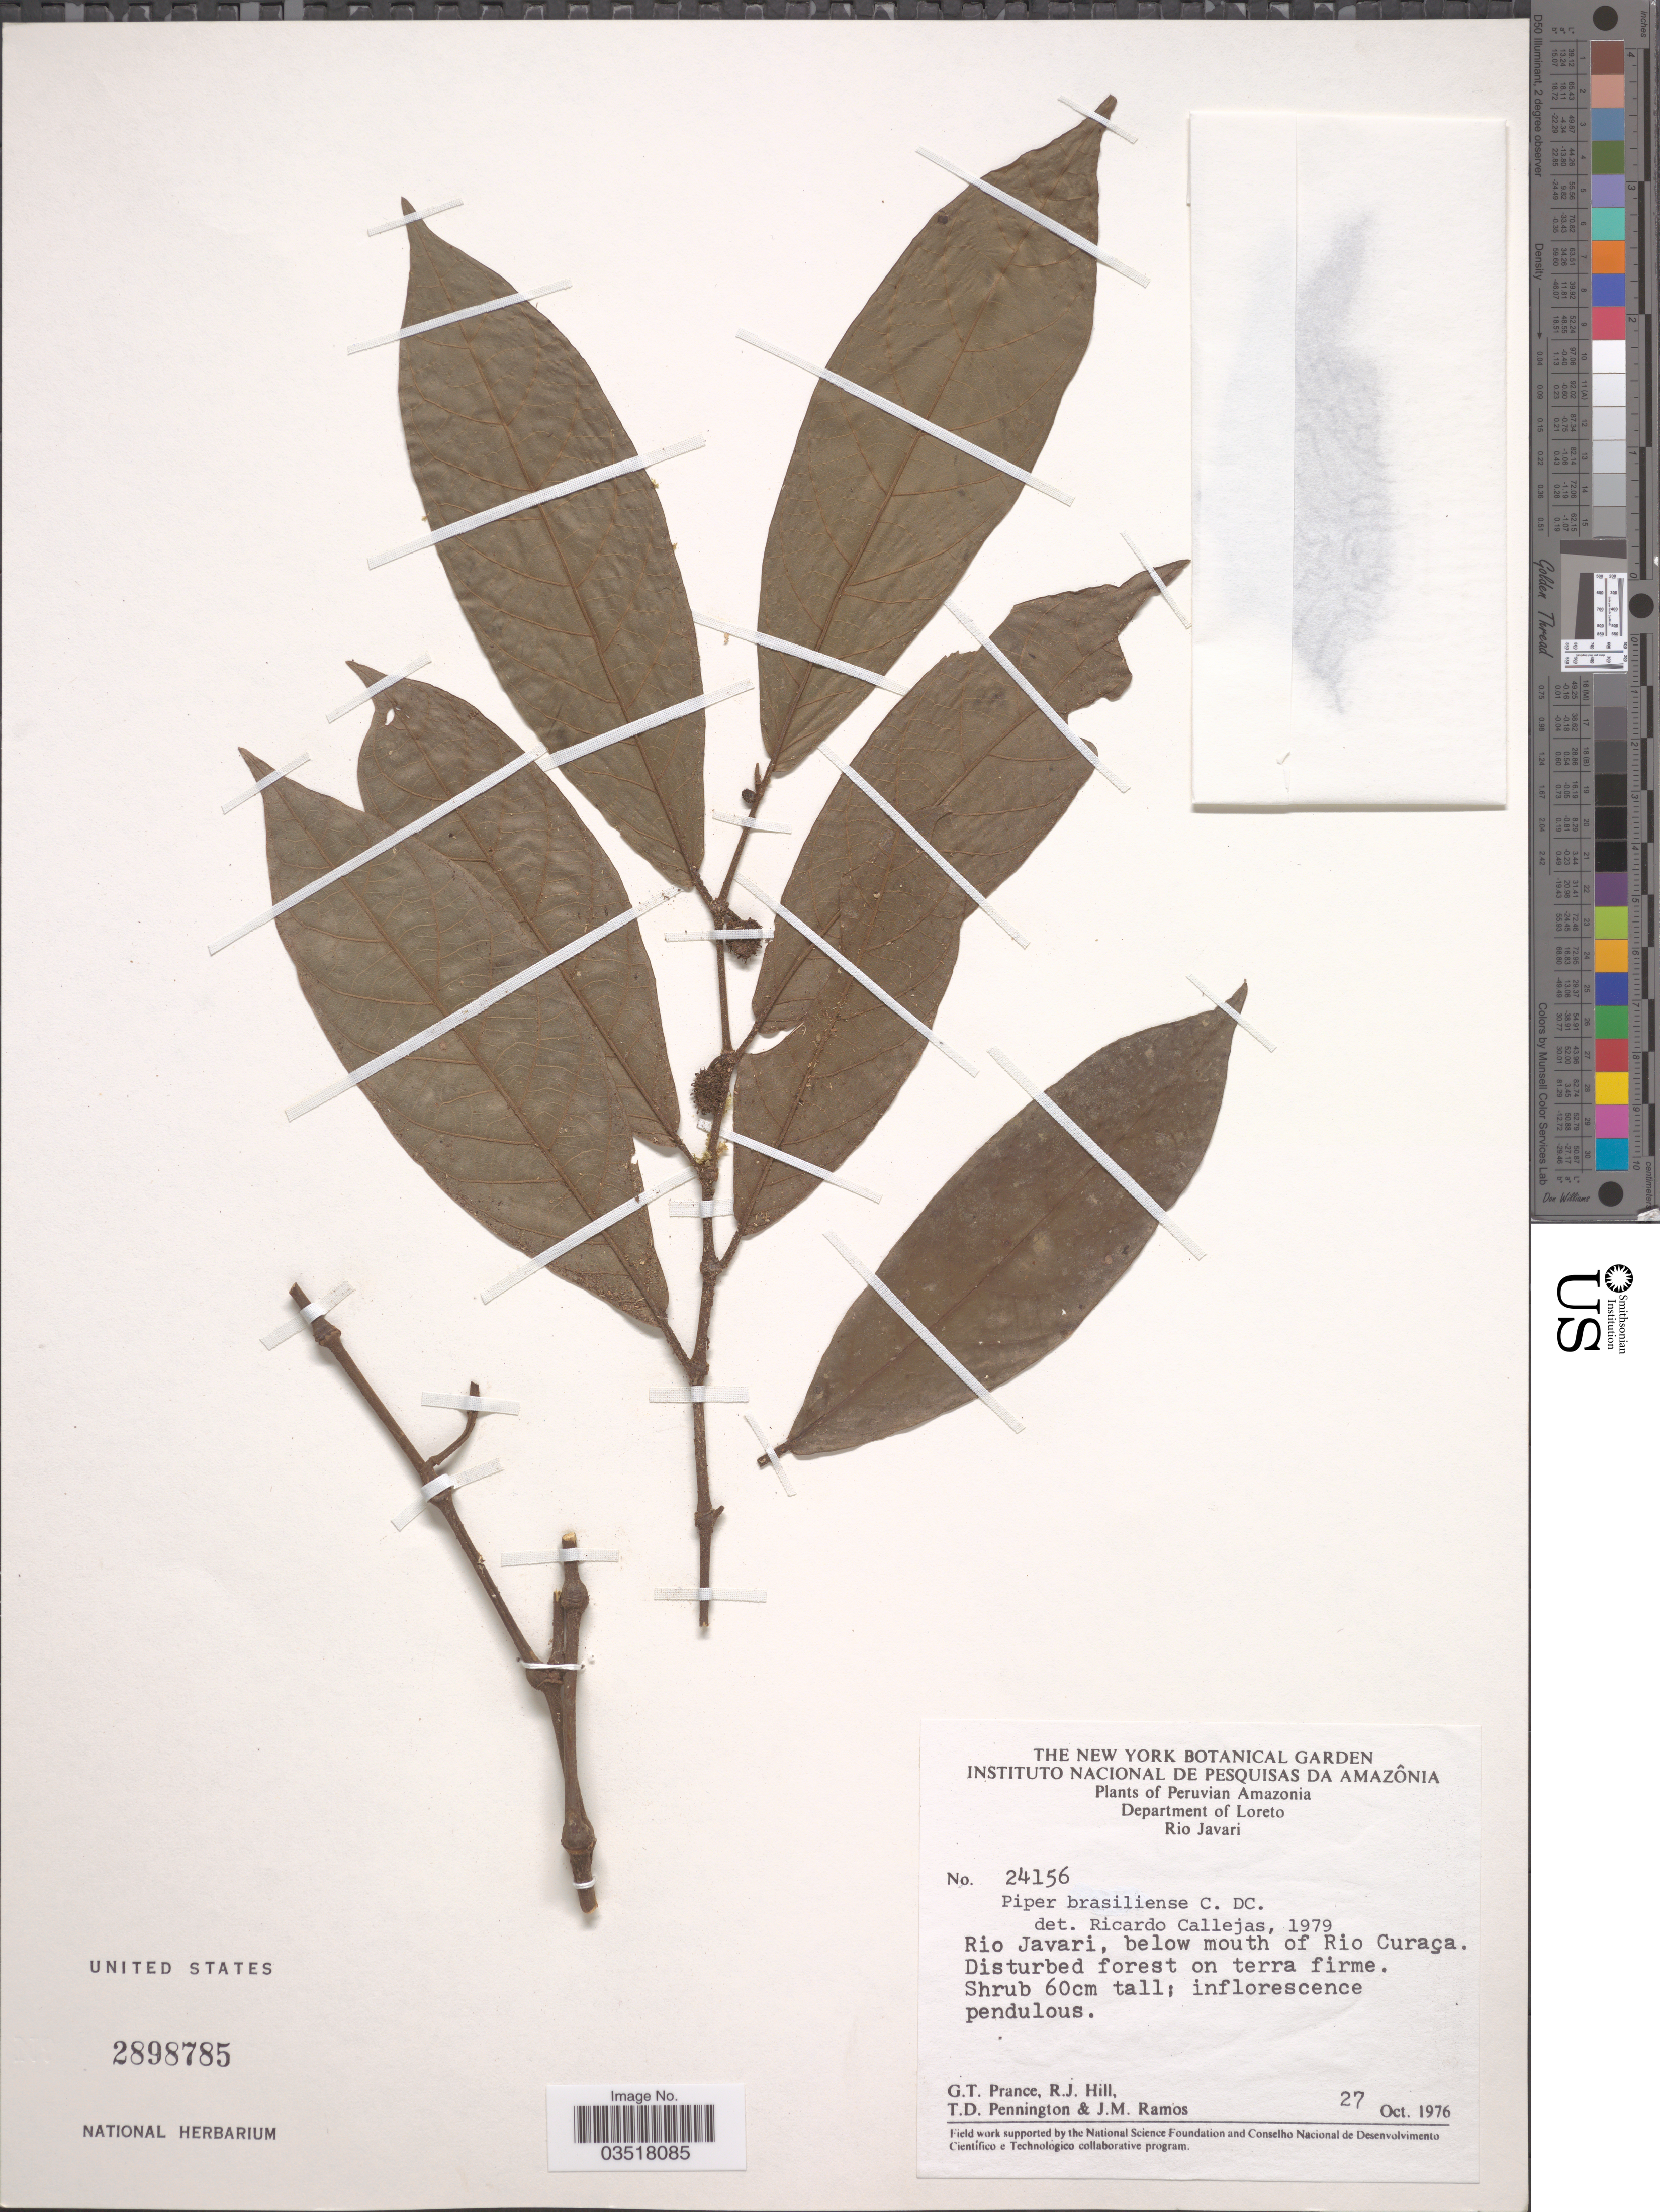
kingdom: Plantae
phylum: Tracheophyta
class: Magnoliopsida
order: Piperales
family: Piperaceae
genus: Piper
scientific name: Piper brasiliense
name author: C. DC.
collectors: G. T. Prance, R. J. Hill, T. D. Pennington & J. M. Ramos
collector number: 24156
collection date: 1976-10-27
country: Peru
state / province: Loreto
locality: Peruvian Amazonas. Department of Loreto. Rio Javari, below mouth of Rio Curaça.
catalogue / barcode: US 2898785